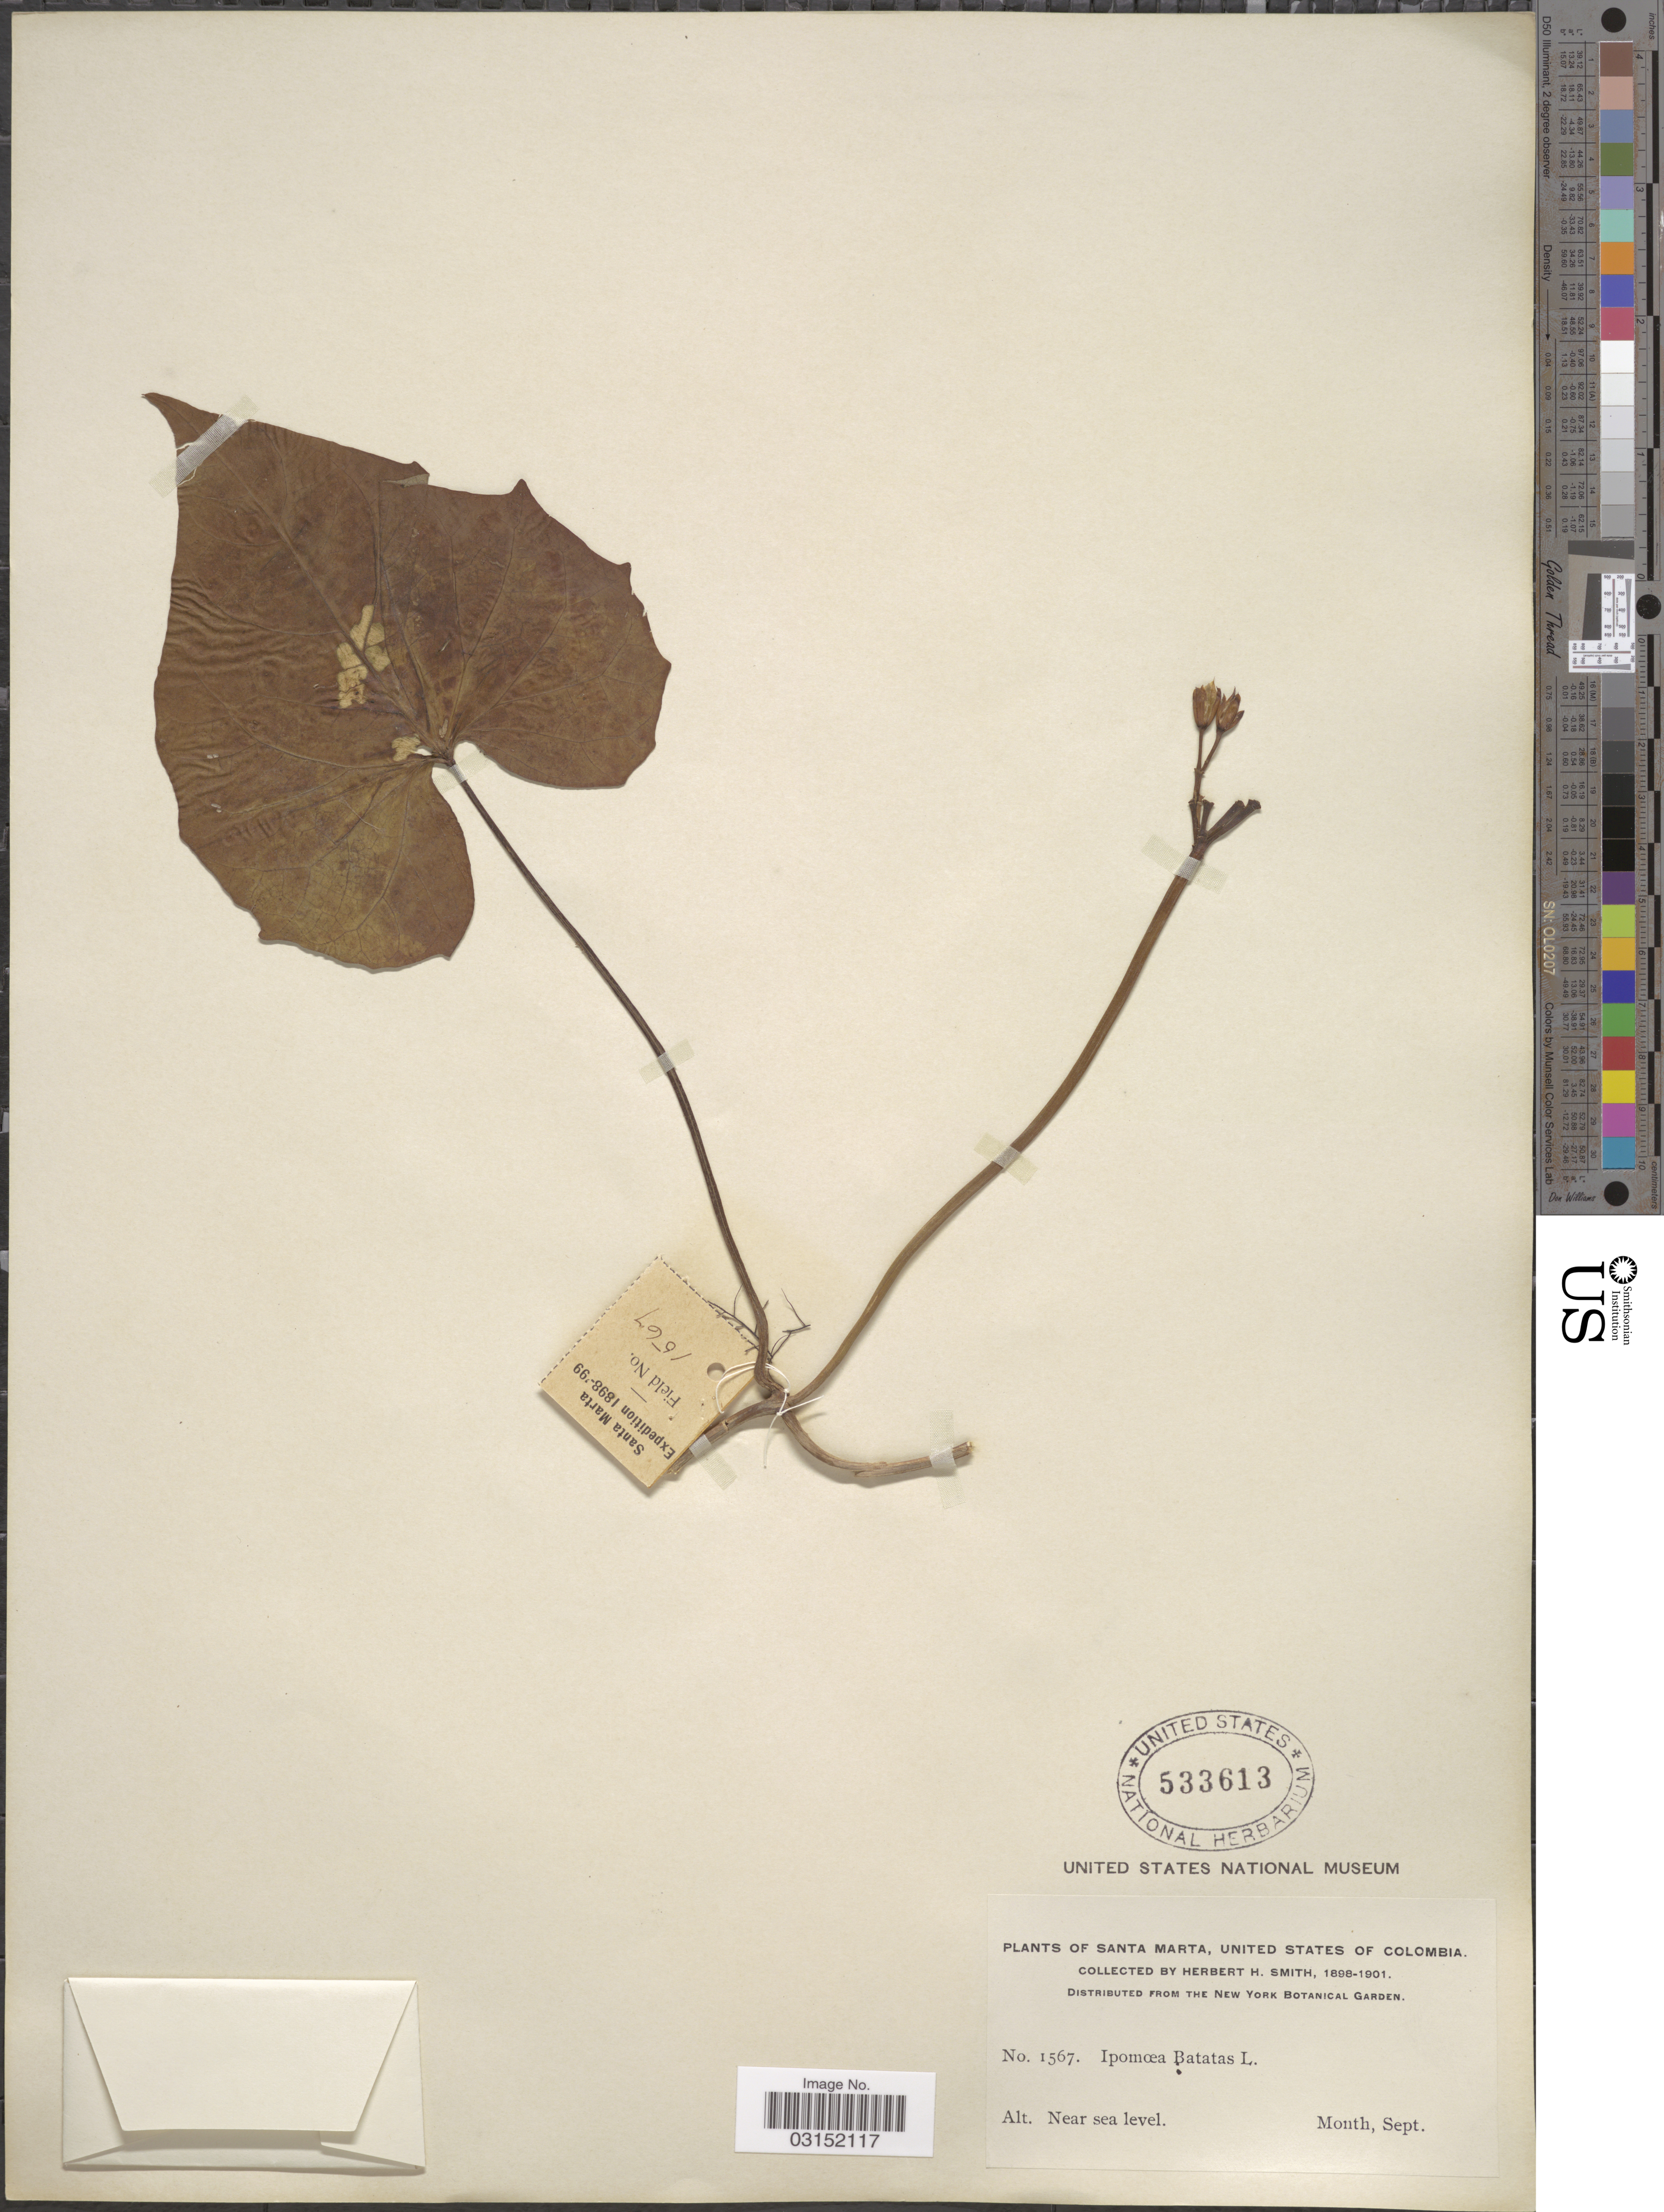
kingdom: Plantae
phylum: Tracheophyta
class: Magnoliopsida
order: Solanales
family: Convolvulaceae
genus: Ipomoea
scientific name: Ipomoea batatas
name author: (L.) Lam.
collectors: Herbert H. Smith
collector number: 1567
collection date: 1898-09/1901-09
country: Colombia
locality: Santa Marta.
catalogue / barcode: US 533613